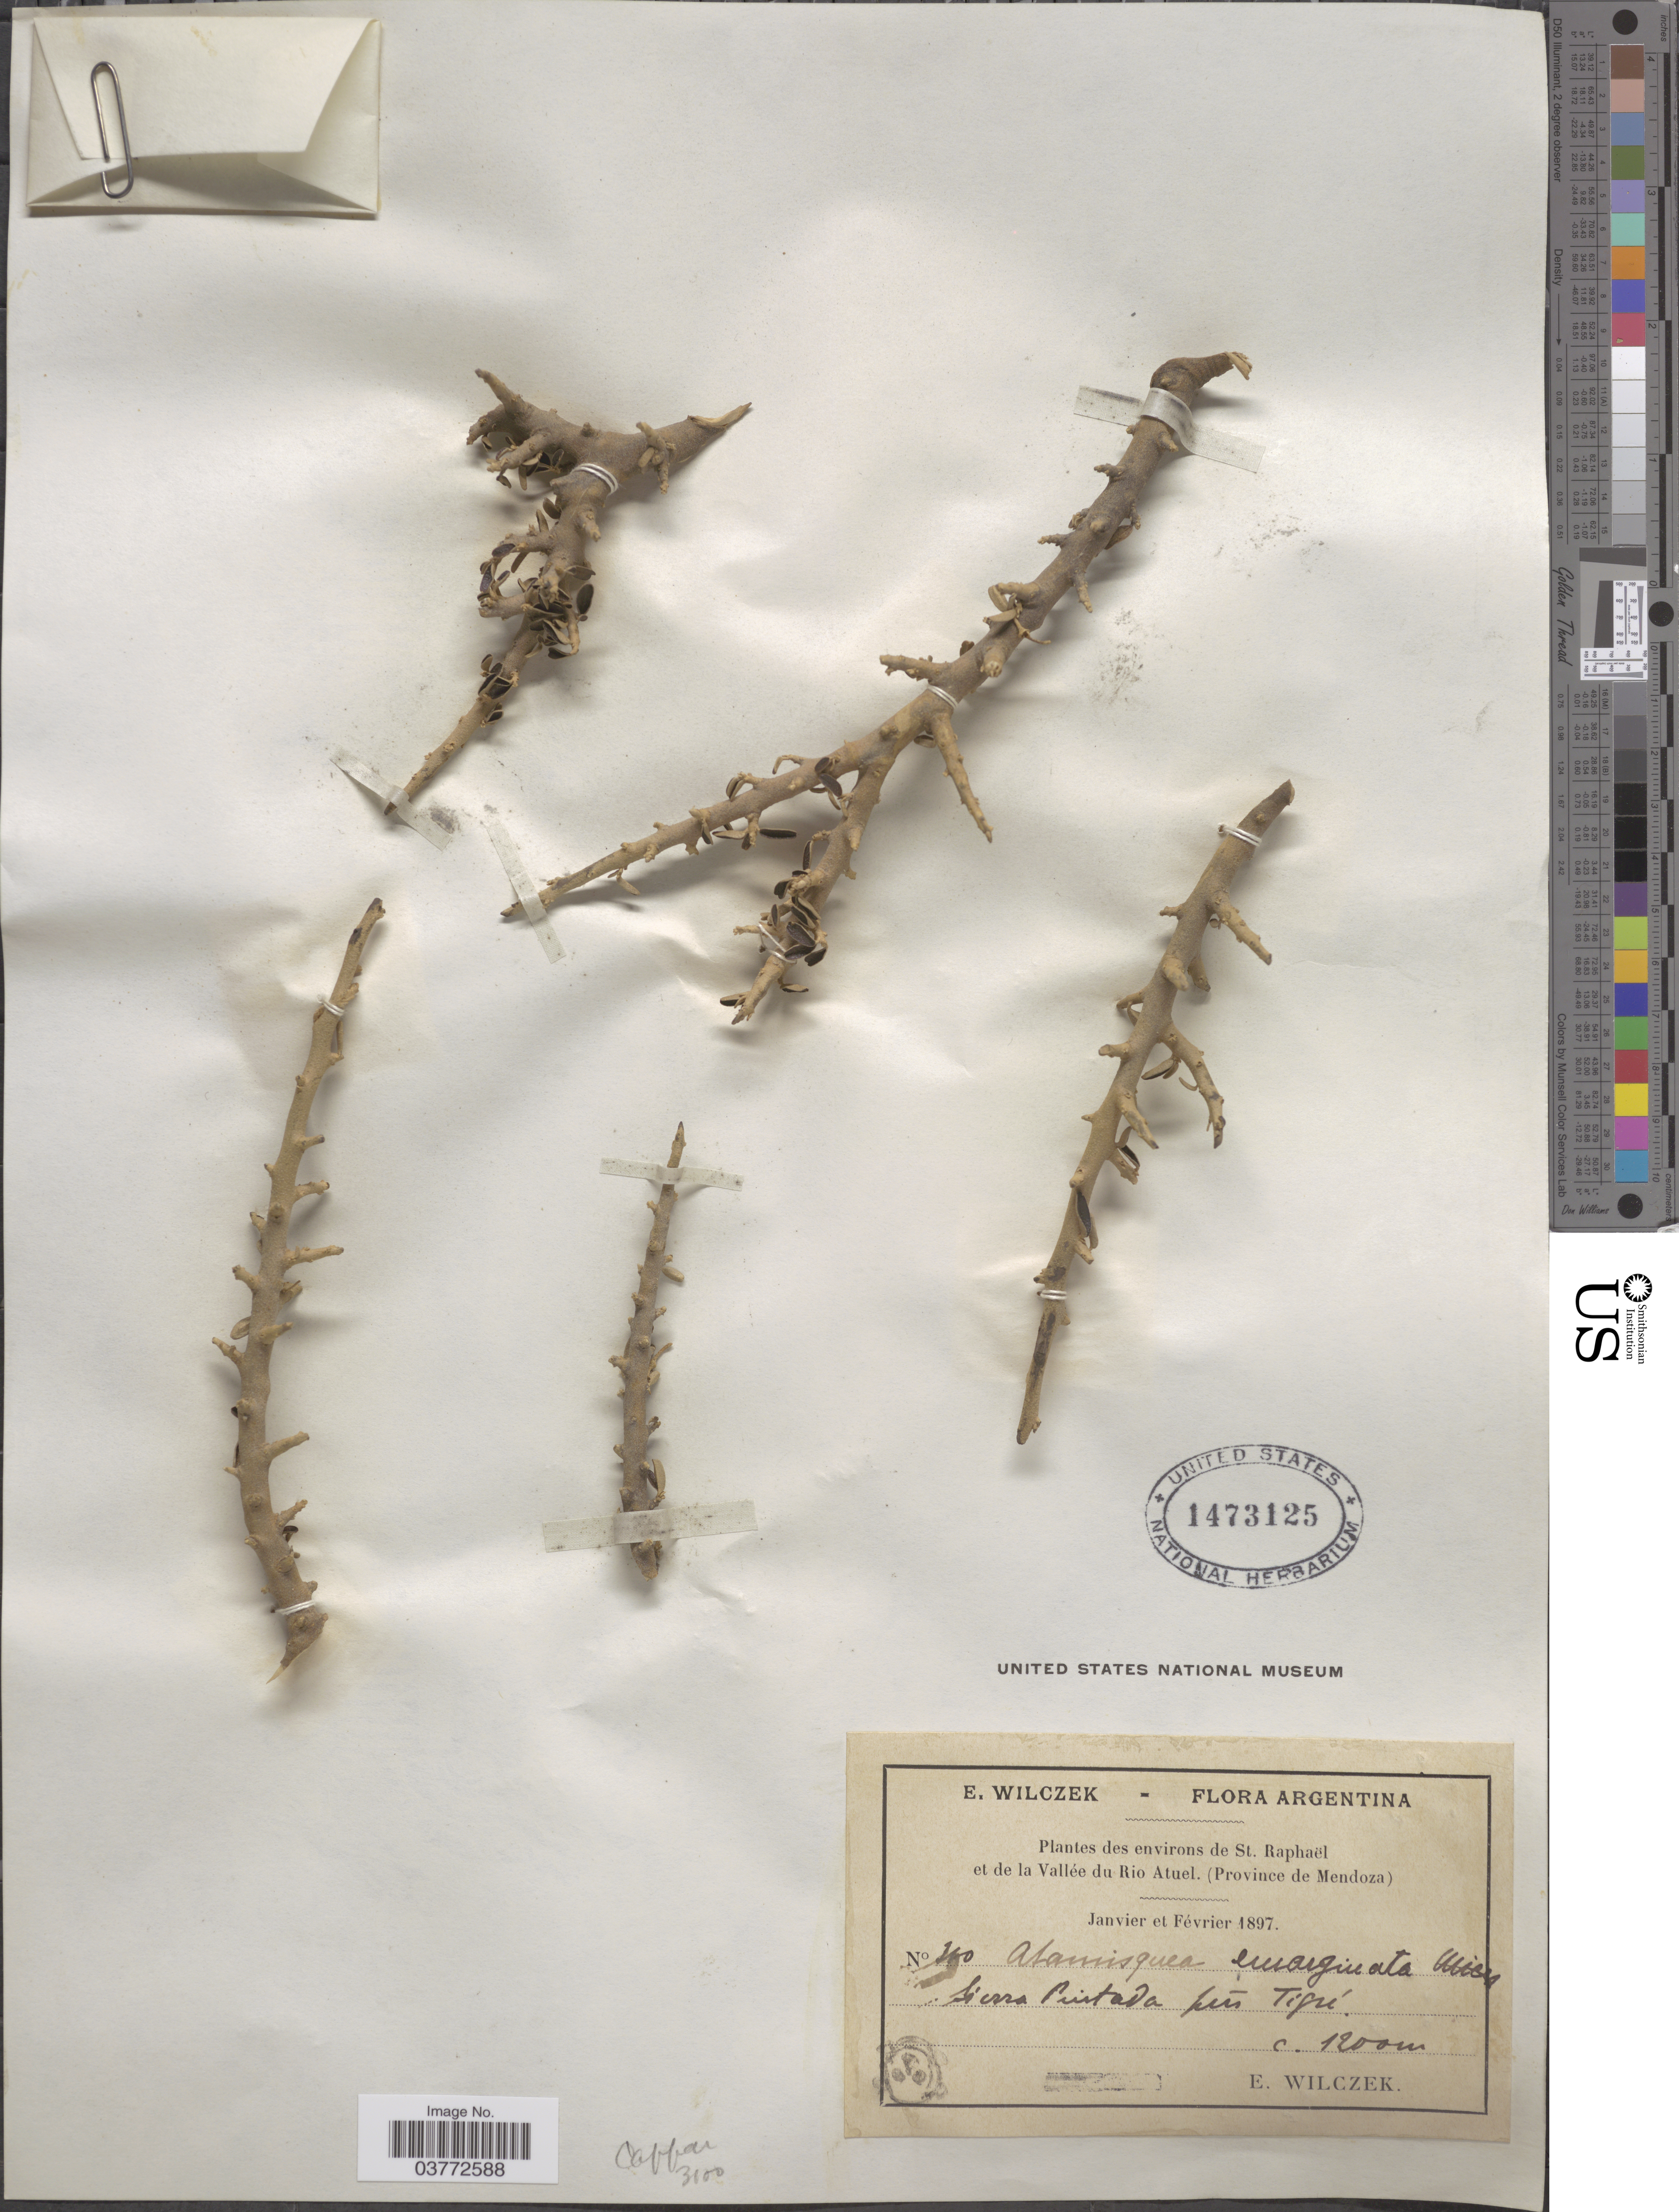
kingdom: Plantae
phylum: Tracheophyta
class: Magnoliopsida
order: Brassicales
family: Capparaceae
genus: Atamisquea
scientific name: Atamisquea emarginata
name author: Miers ex Hook. & Arn.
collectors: E. Wilczek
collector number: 110*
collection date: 1897-01/1897-02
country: Argentina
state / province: Mendoza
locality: Environs de St. Raphaël et de la Vallée du Rio Atuel. Sierra Pintada près Tigré.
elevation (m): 1200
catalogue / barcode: US 1473125